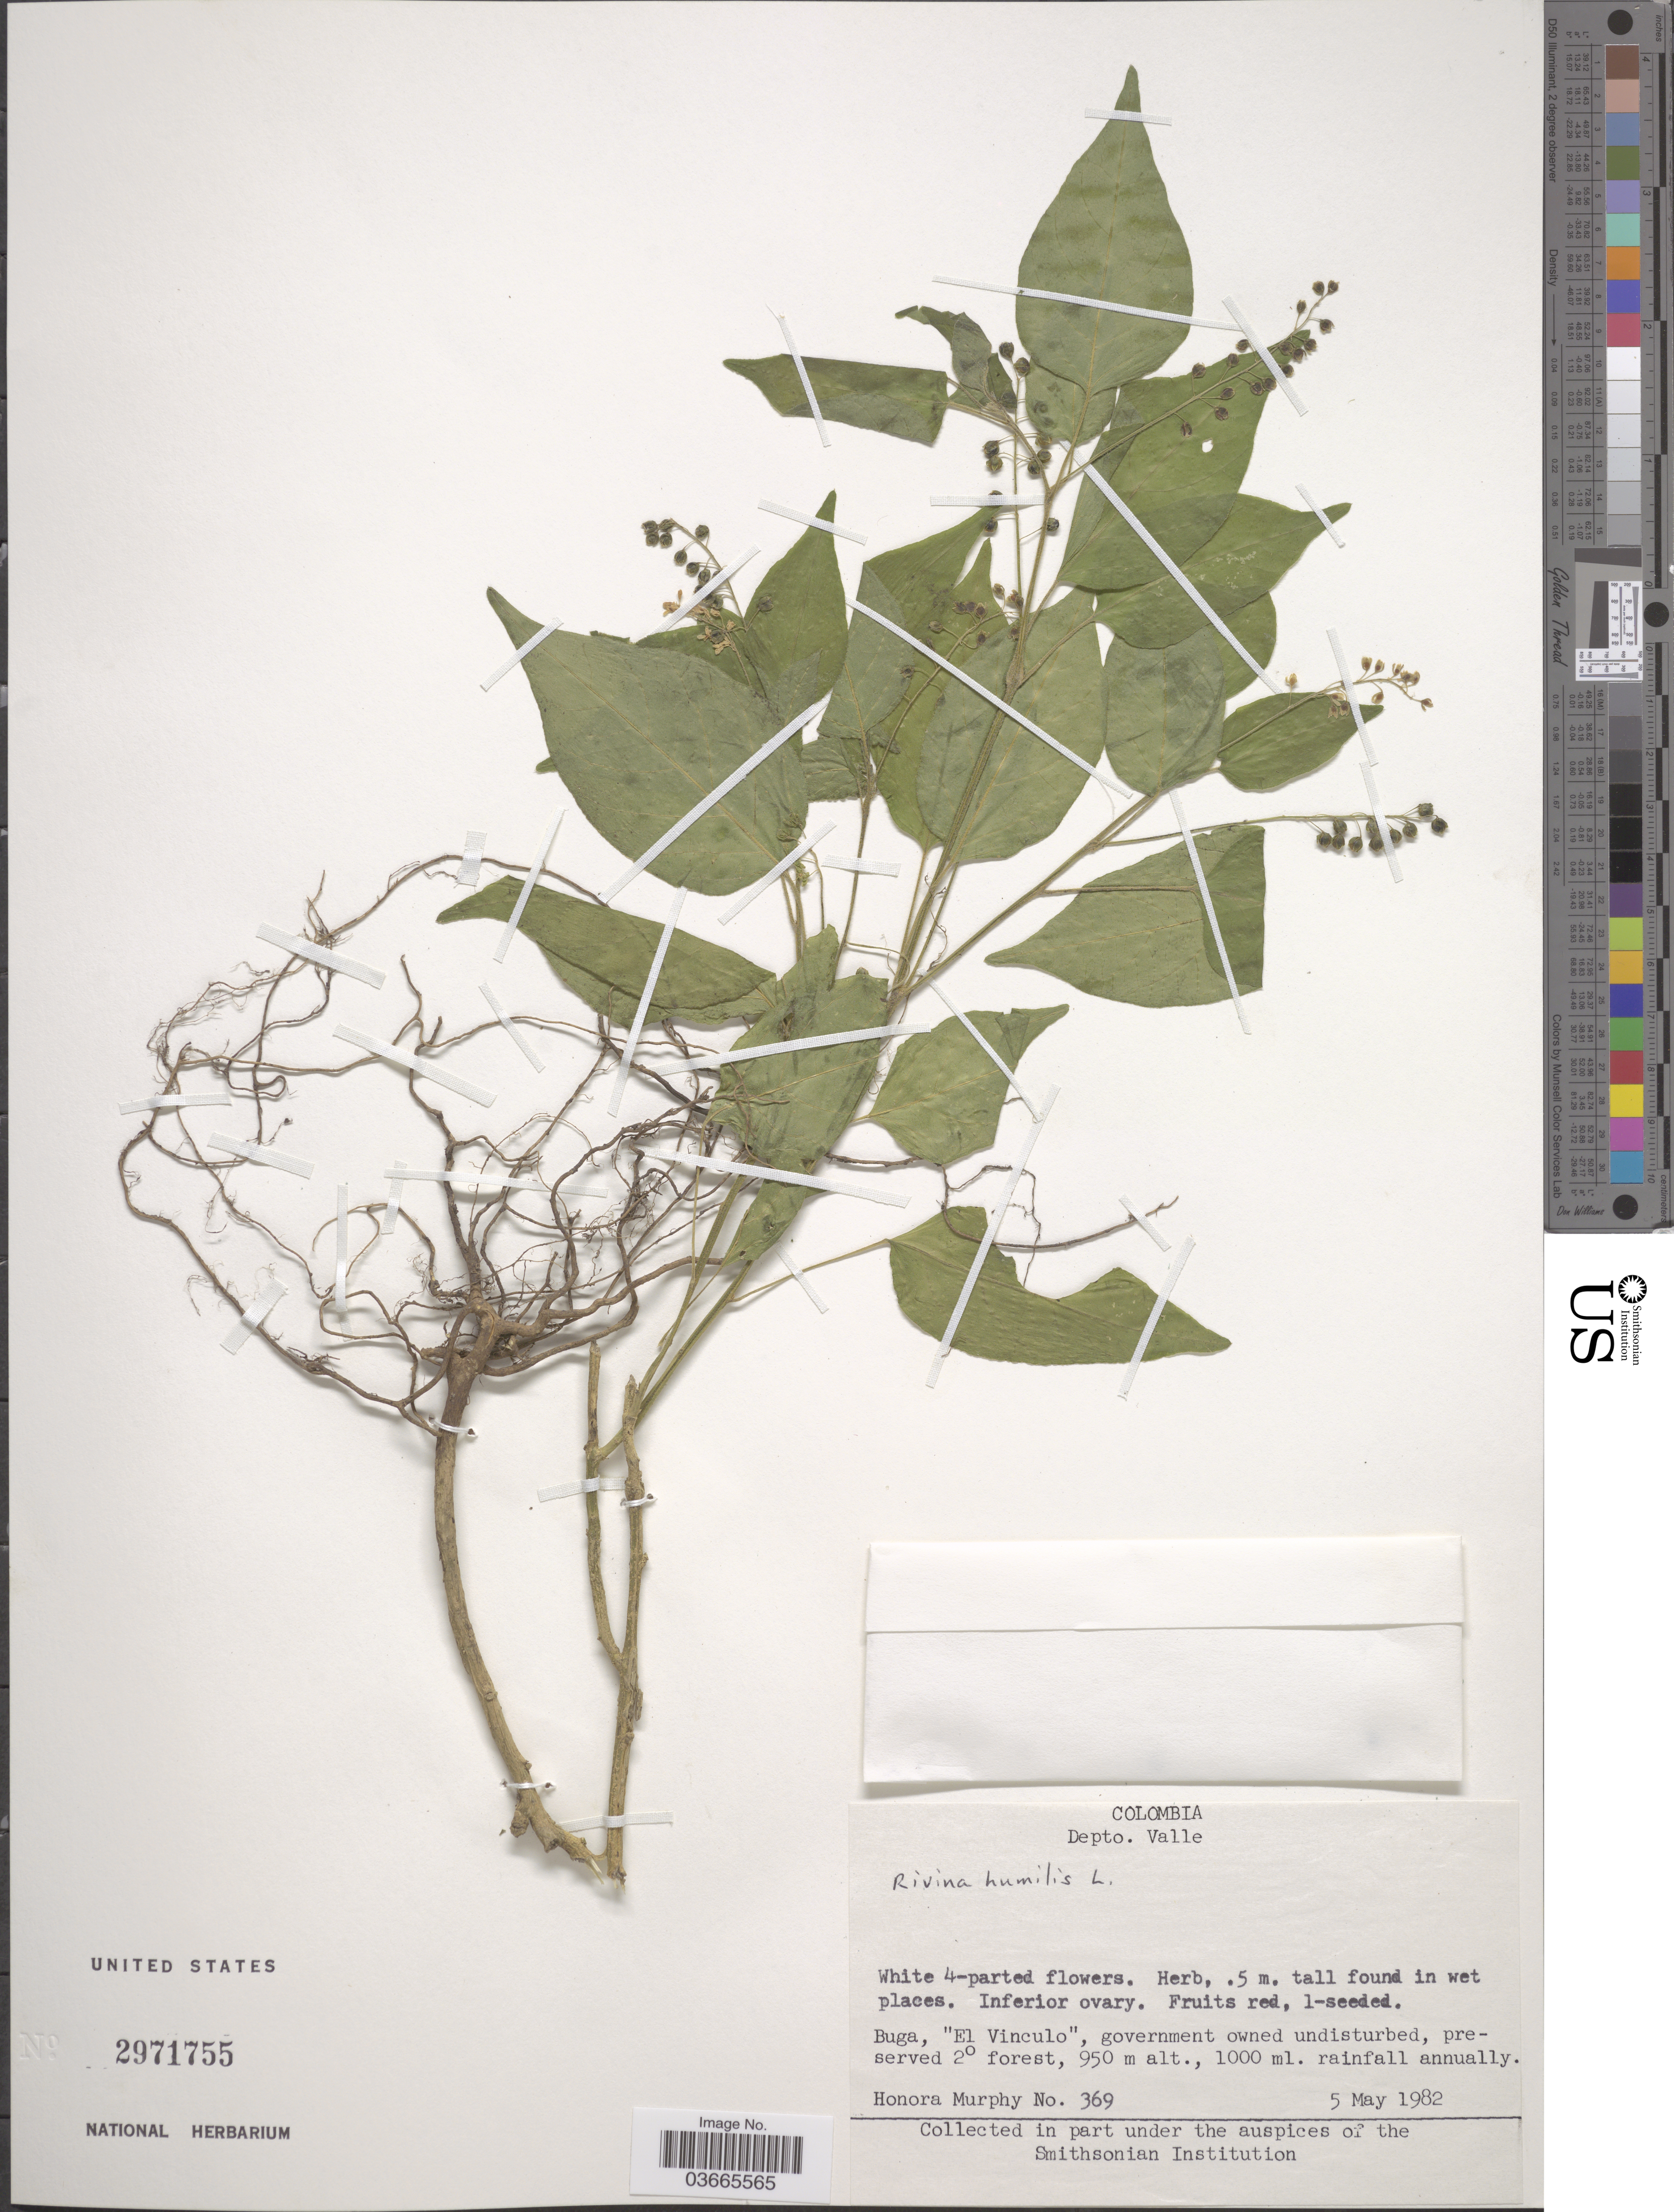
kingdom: Plantae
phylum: Tracheophyta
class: Magnoliopsida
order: Caryophyllales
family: Phytolaccaceae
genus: Rivina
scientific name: Rivina humilis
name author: L.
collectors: H. Murphy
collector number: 369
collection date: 1982-05-05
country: Colombia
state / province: Valle del Cauca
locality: Depto. Valle. Buga, "El Vinculo".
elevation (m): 950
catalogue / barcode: US 2971755